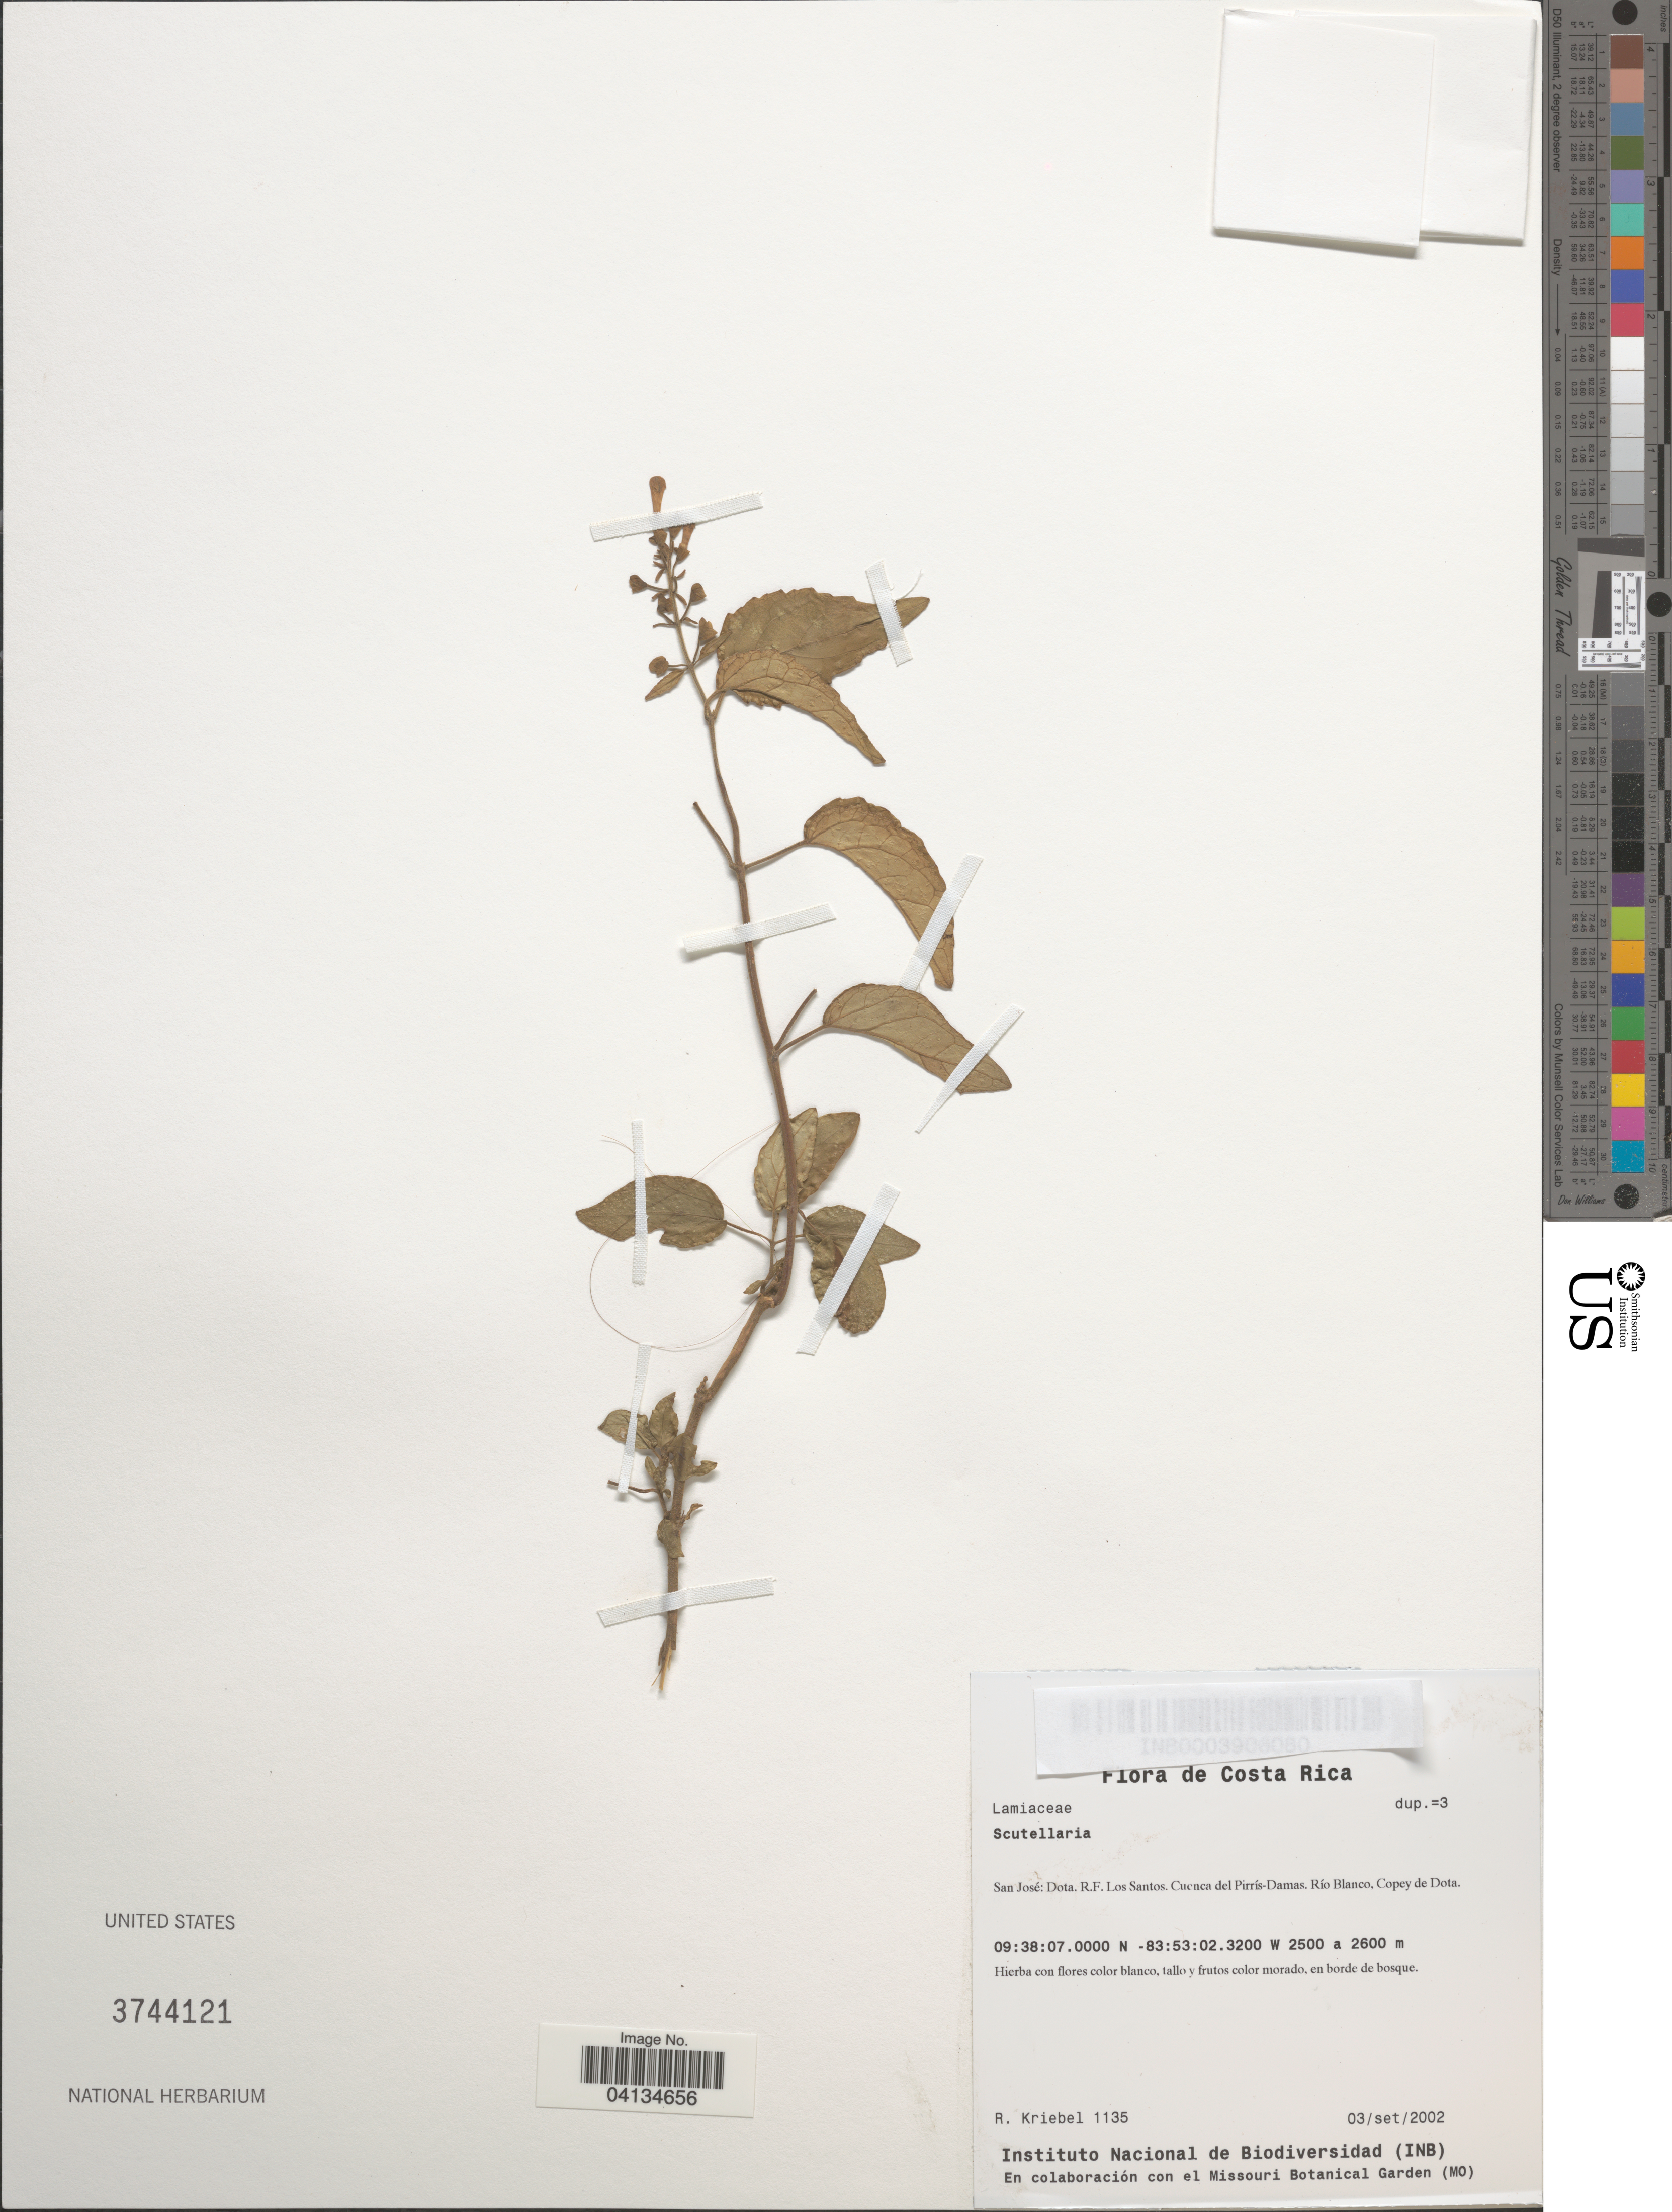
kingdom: Plantae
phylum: Tracheophyta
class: Magnoliopsida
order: Lamiales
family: Lamiaceae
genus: Scutellaria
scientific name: Scutellaria sp.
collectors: R. Kriebel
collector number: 1135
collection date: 2002-09-03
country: Costa Rica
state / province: San José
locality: Dota. R.F. Los Santos. Cuenca del Pirrís-Damas. Río Blanco, Copey de Dota.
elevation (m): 2500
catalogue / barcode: US 3744121